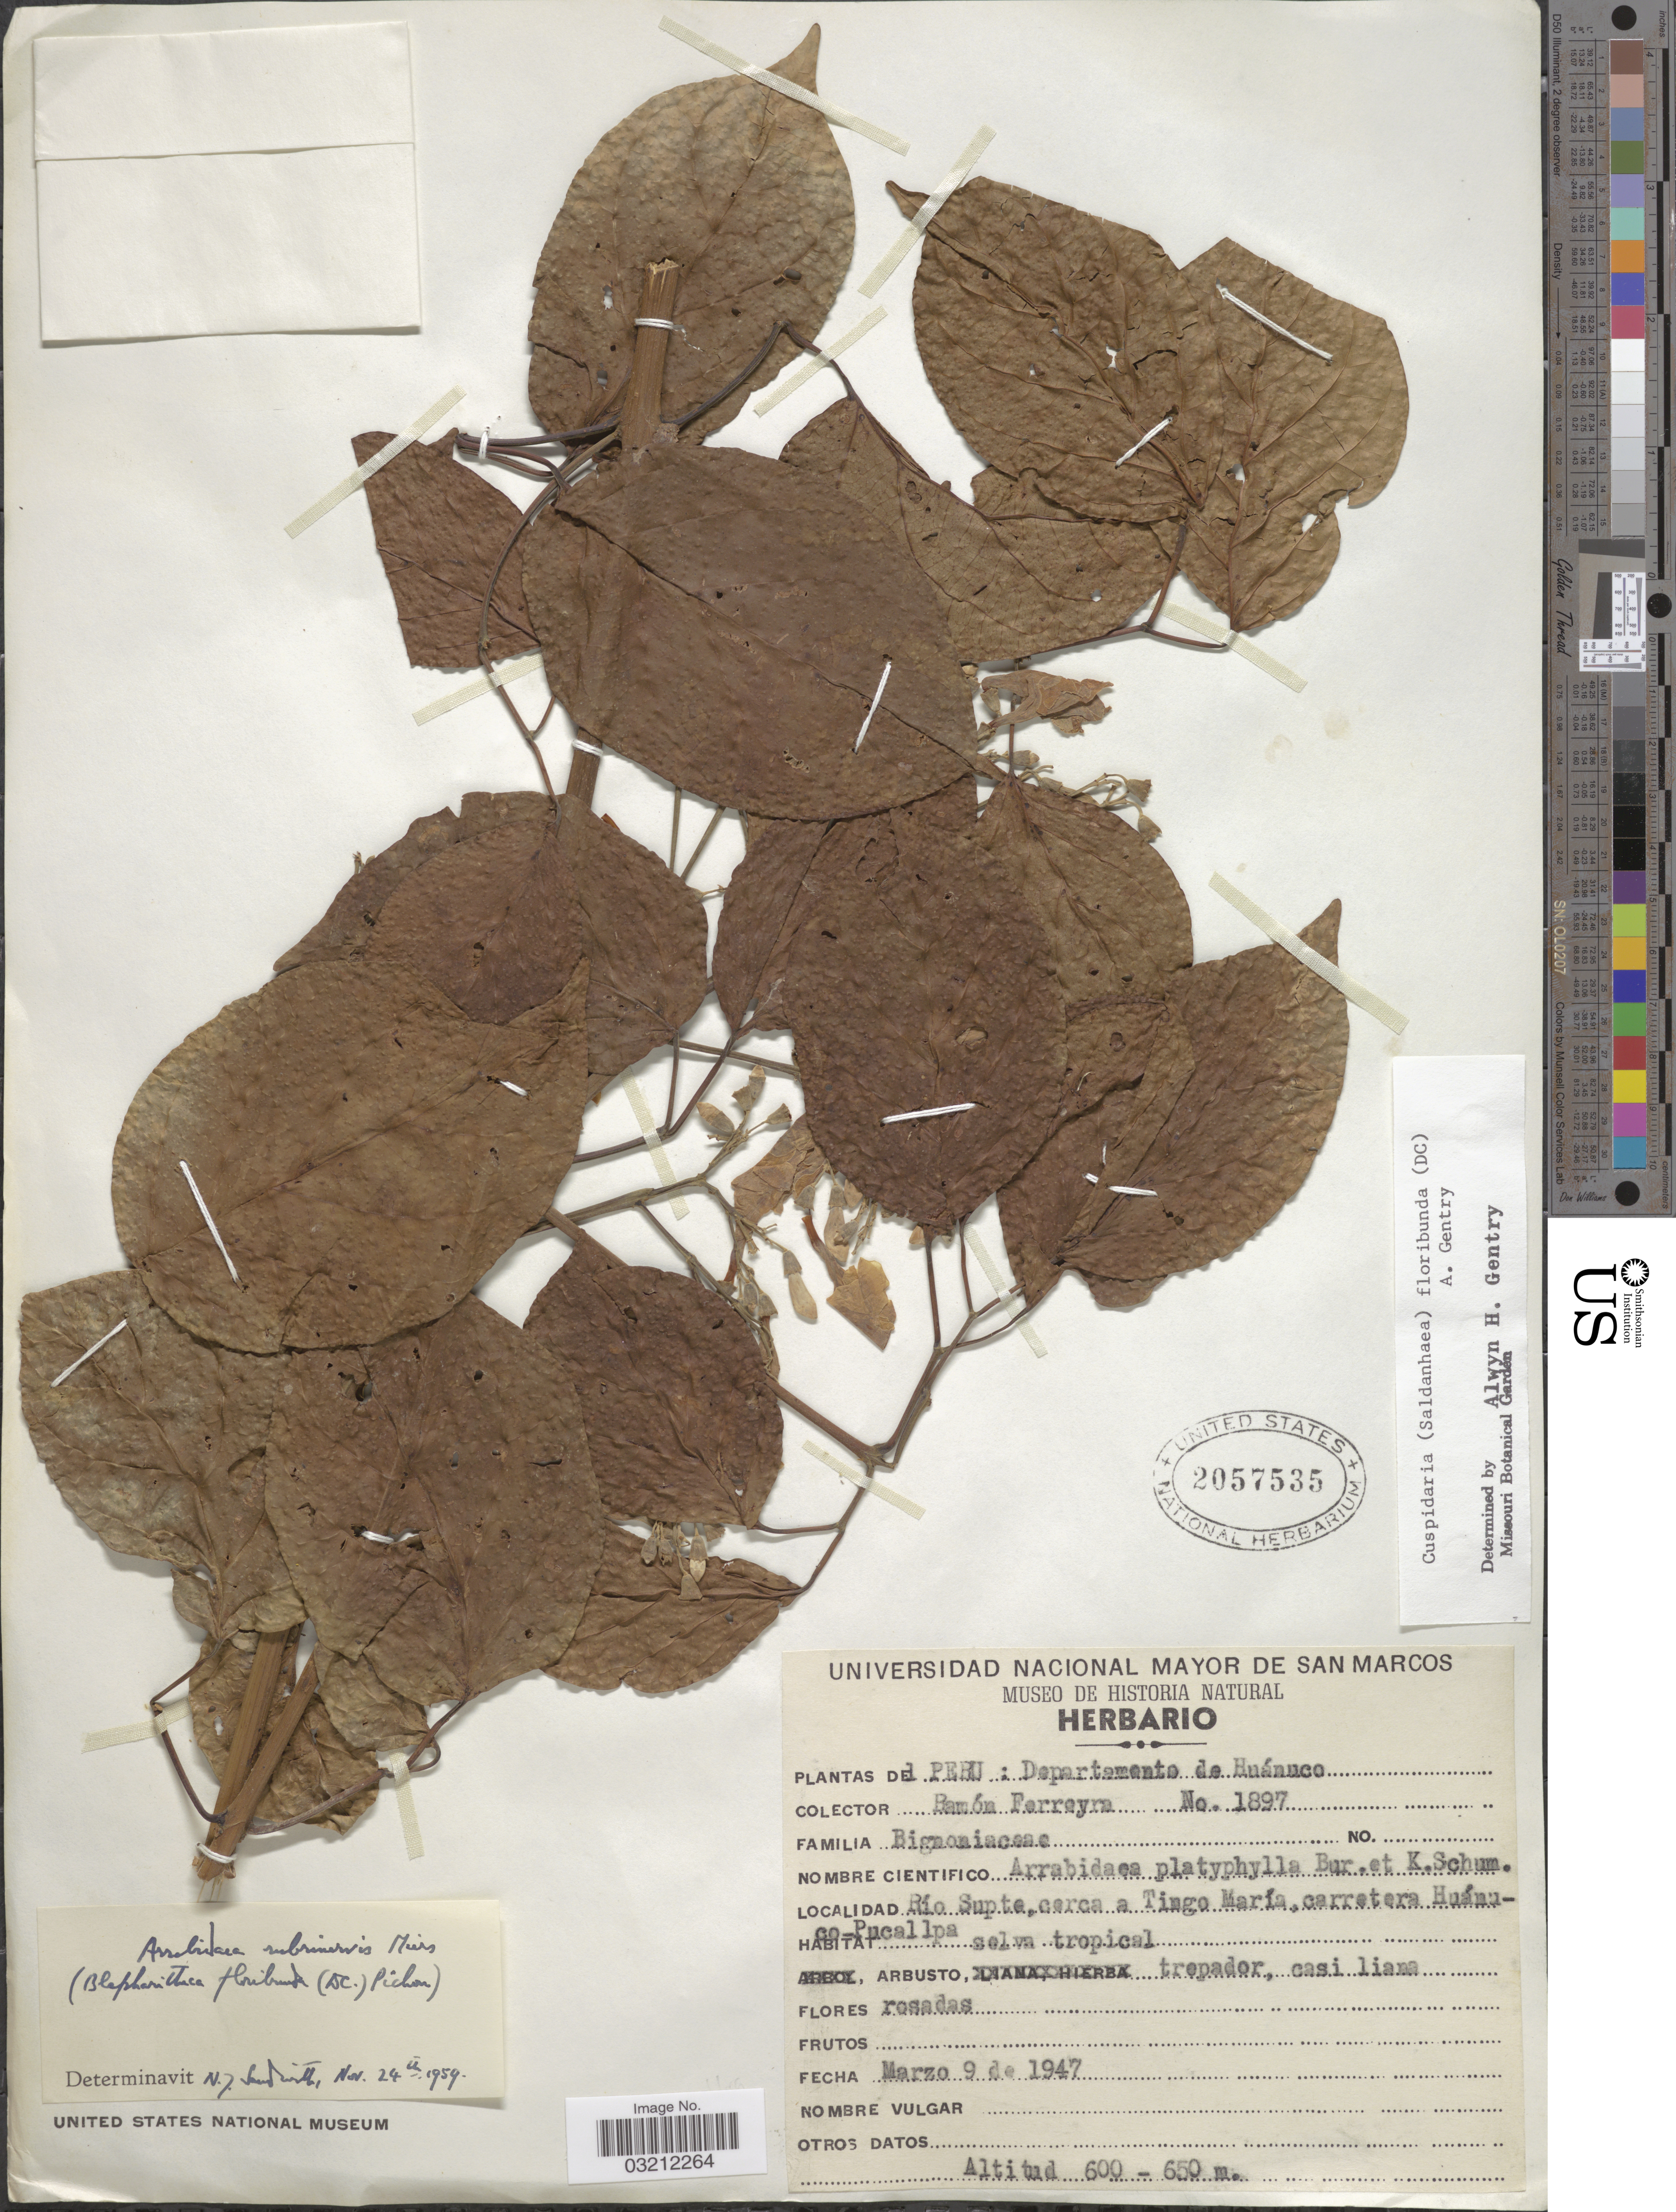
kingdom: Plantae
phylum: Tracheophyta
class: Magnoliopsida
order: Lamiales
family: Bignoniaceae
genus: Cuspidaria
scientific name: Cuspidaria floribunda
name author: (A. DC.) A.H. Gentry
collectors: R. A. Ferreyra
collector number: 1897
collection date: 1947-03-09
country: Peru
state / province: Huánuco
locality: Departamento de Huánuco. Río Supte, cerca a Tingo María, carretera Huánuco-Pucallpa.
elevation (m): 600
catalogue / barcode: US 2057535